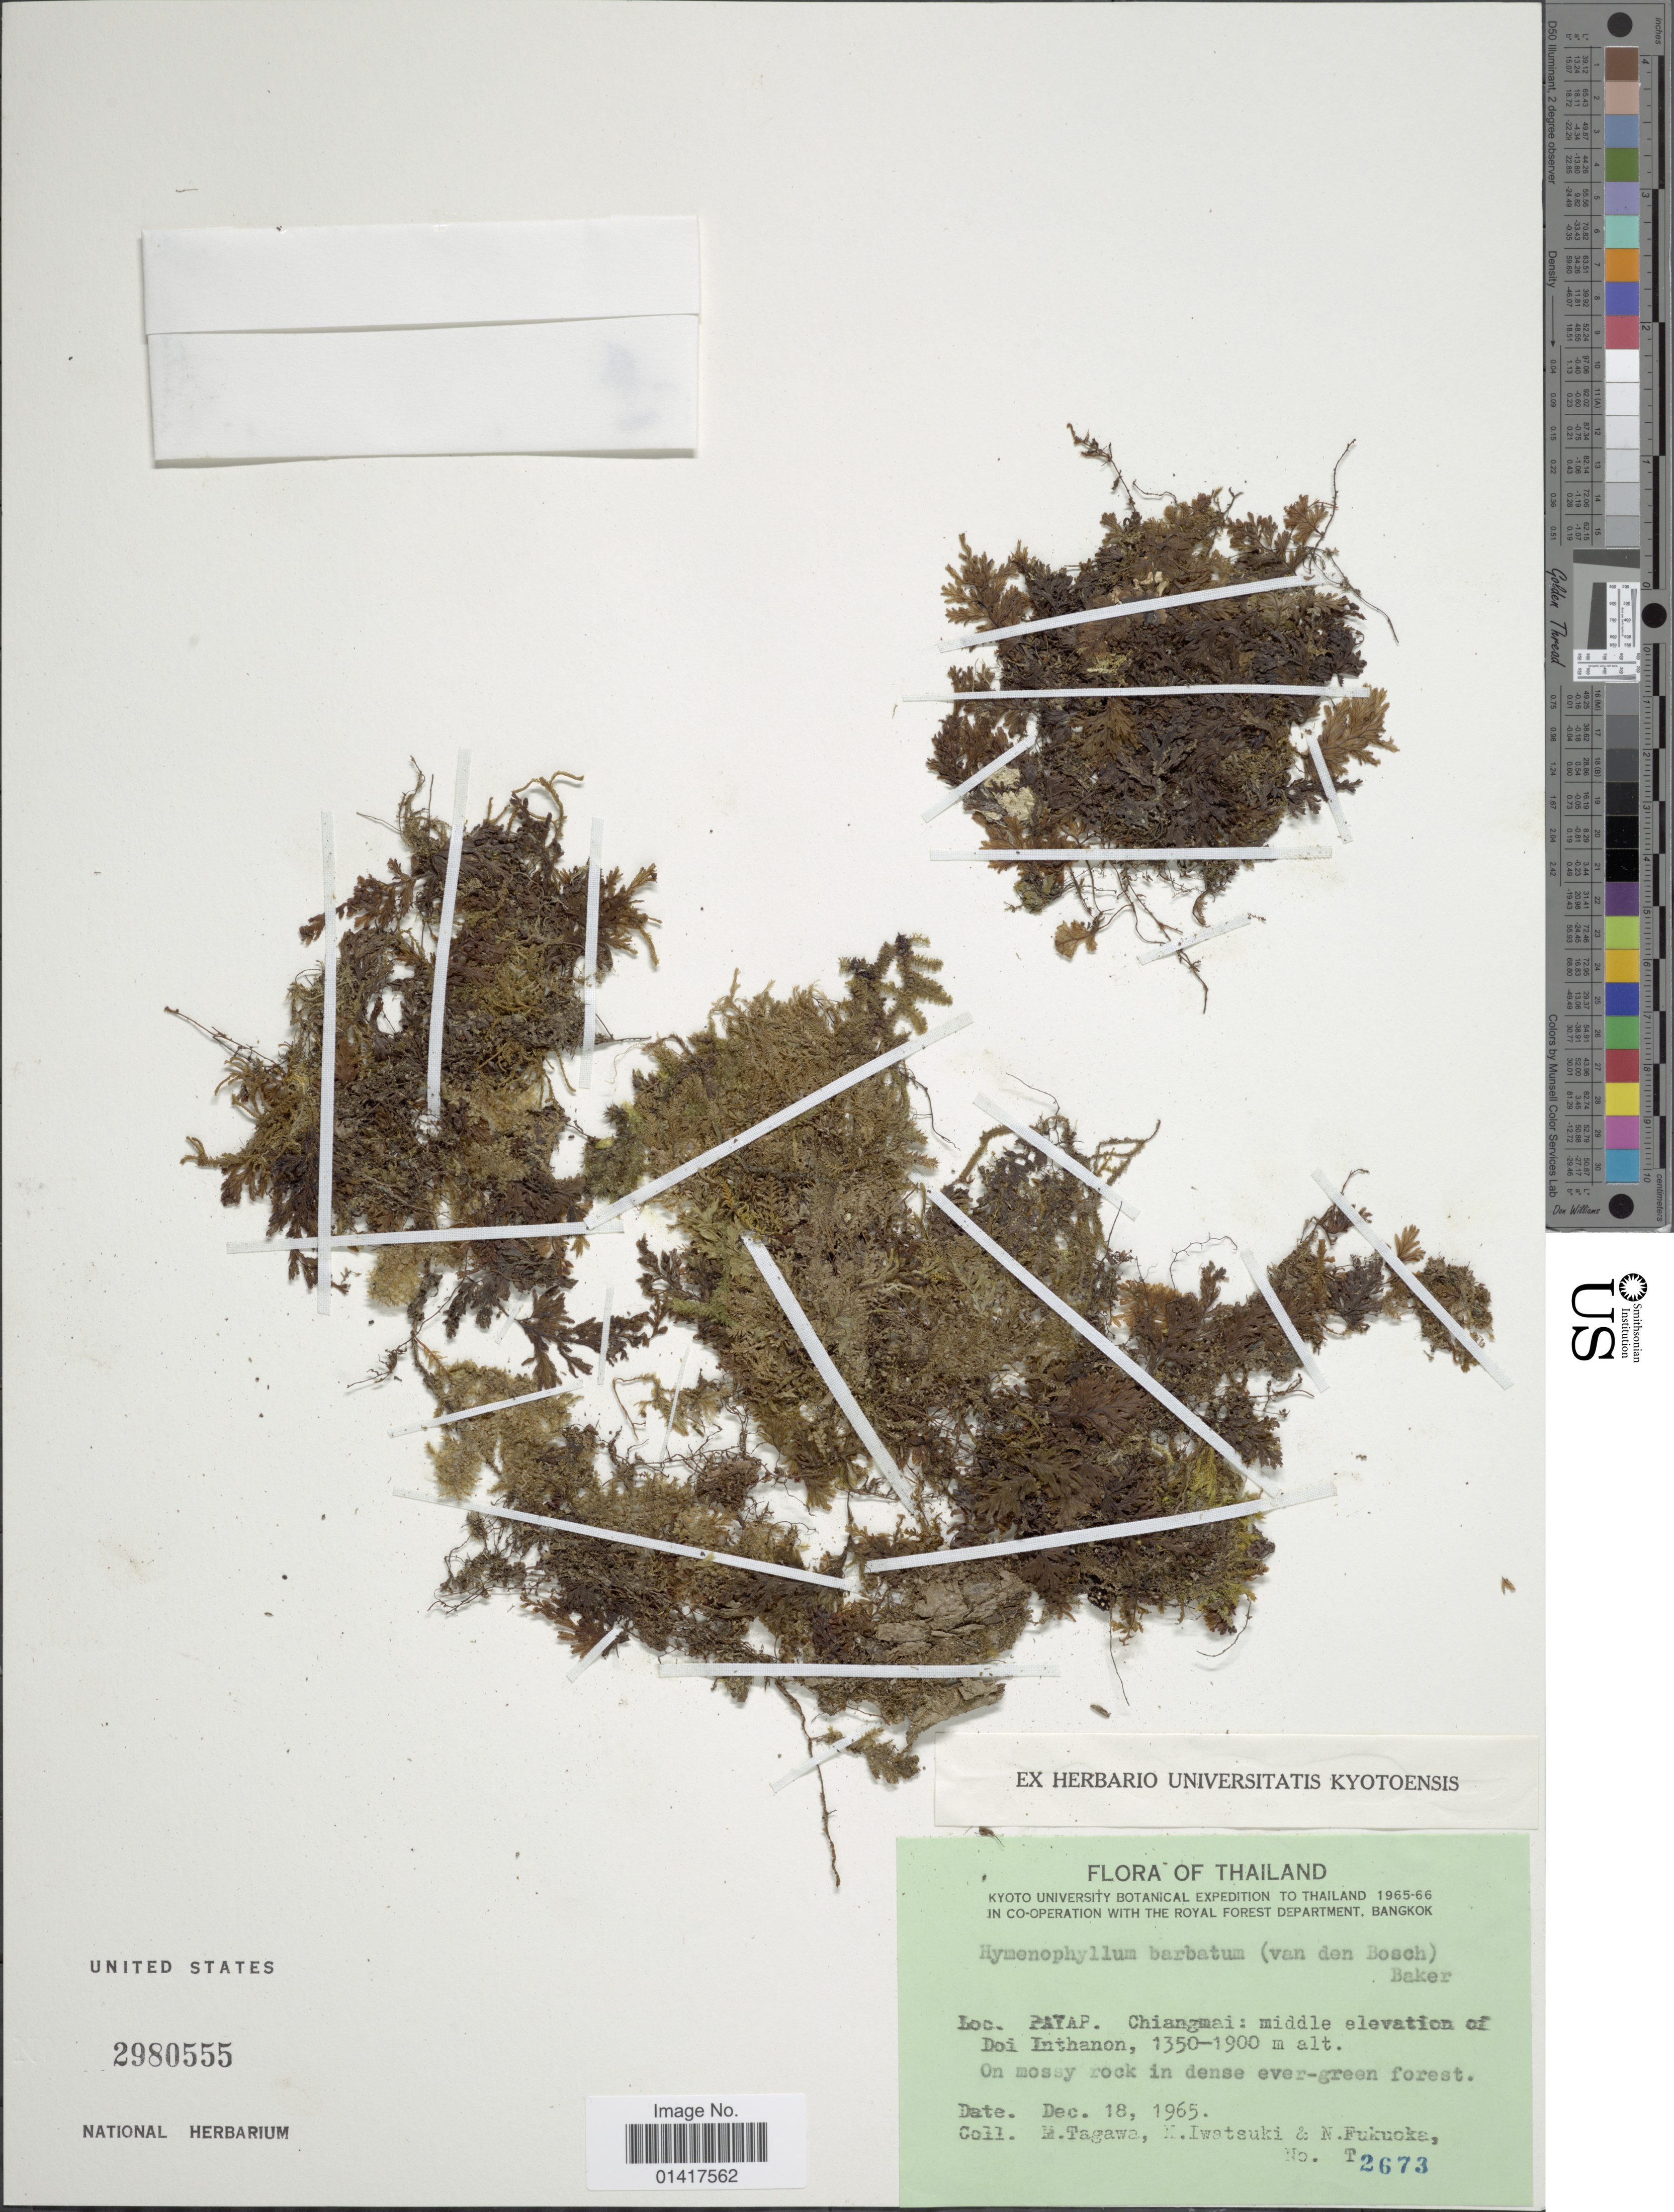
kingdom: Plantae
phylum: Tracheophyta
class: Polypodiopsida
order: Hymenophyllales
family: Hymenophyllaceae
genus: Hymenophyllum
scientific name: Hymenophyllum barbatum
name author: (Bosch) Baker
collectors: M. Tagawa, K. Iwatsuki & N. Fukuoka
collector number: T2673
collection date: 1965-12-18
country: Thailand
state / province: Chiang Mai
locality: Payap. Chiangmai: middle elevation of Doi Isthanon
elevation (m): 1350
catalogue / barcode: US 2980555